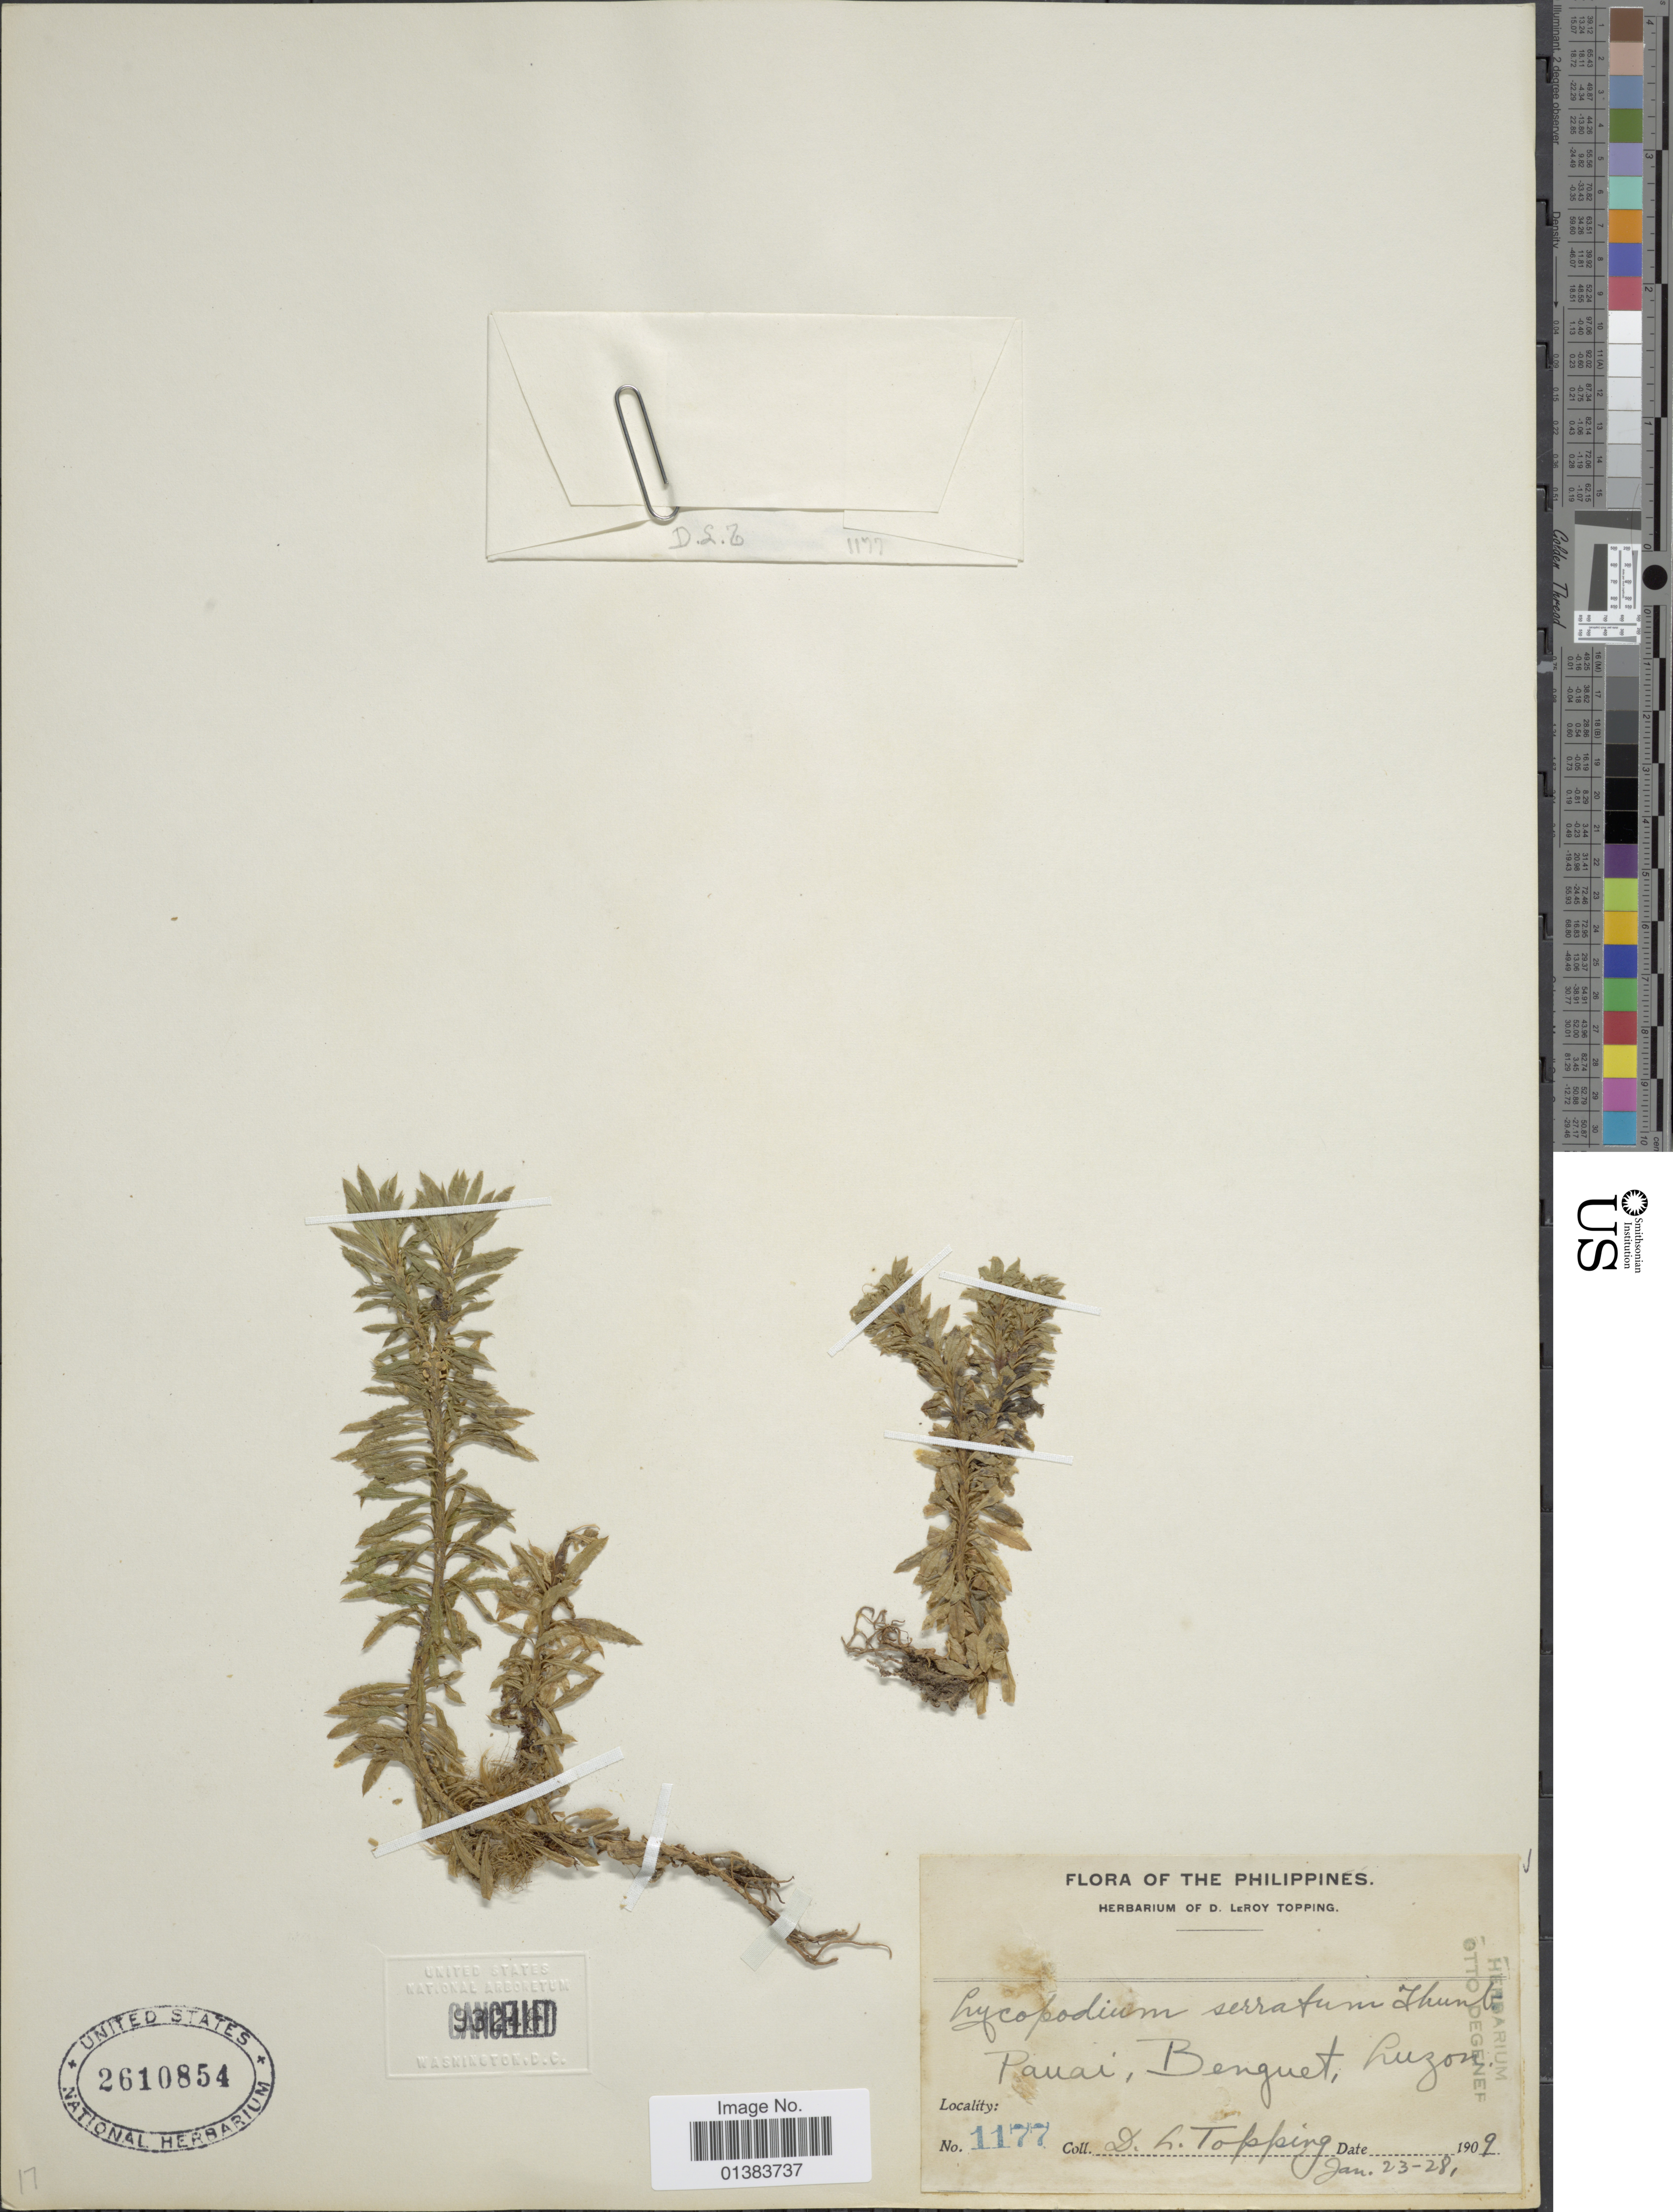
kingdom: Plantae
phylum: Tracheophyta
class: Lycopodiopsida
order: Lycopodiales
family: Lycopodiaceae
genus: Huperzia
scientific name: Huperzia serrata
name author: (Thunb.) Trevis.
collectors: D. L. Topping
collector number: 1177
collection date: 1909-01-23/1909-01-28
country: Philippines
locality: Pauai, Benguet, Luzon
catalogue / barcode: US 2610854